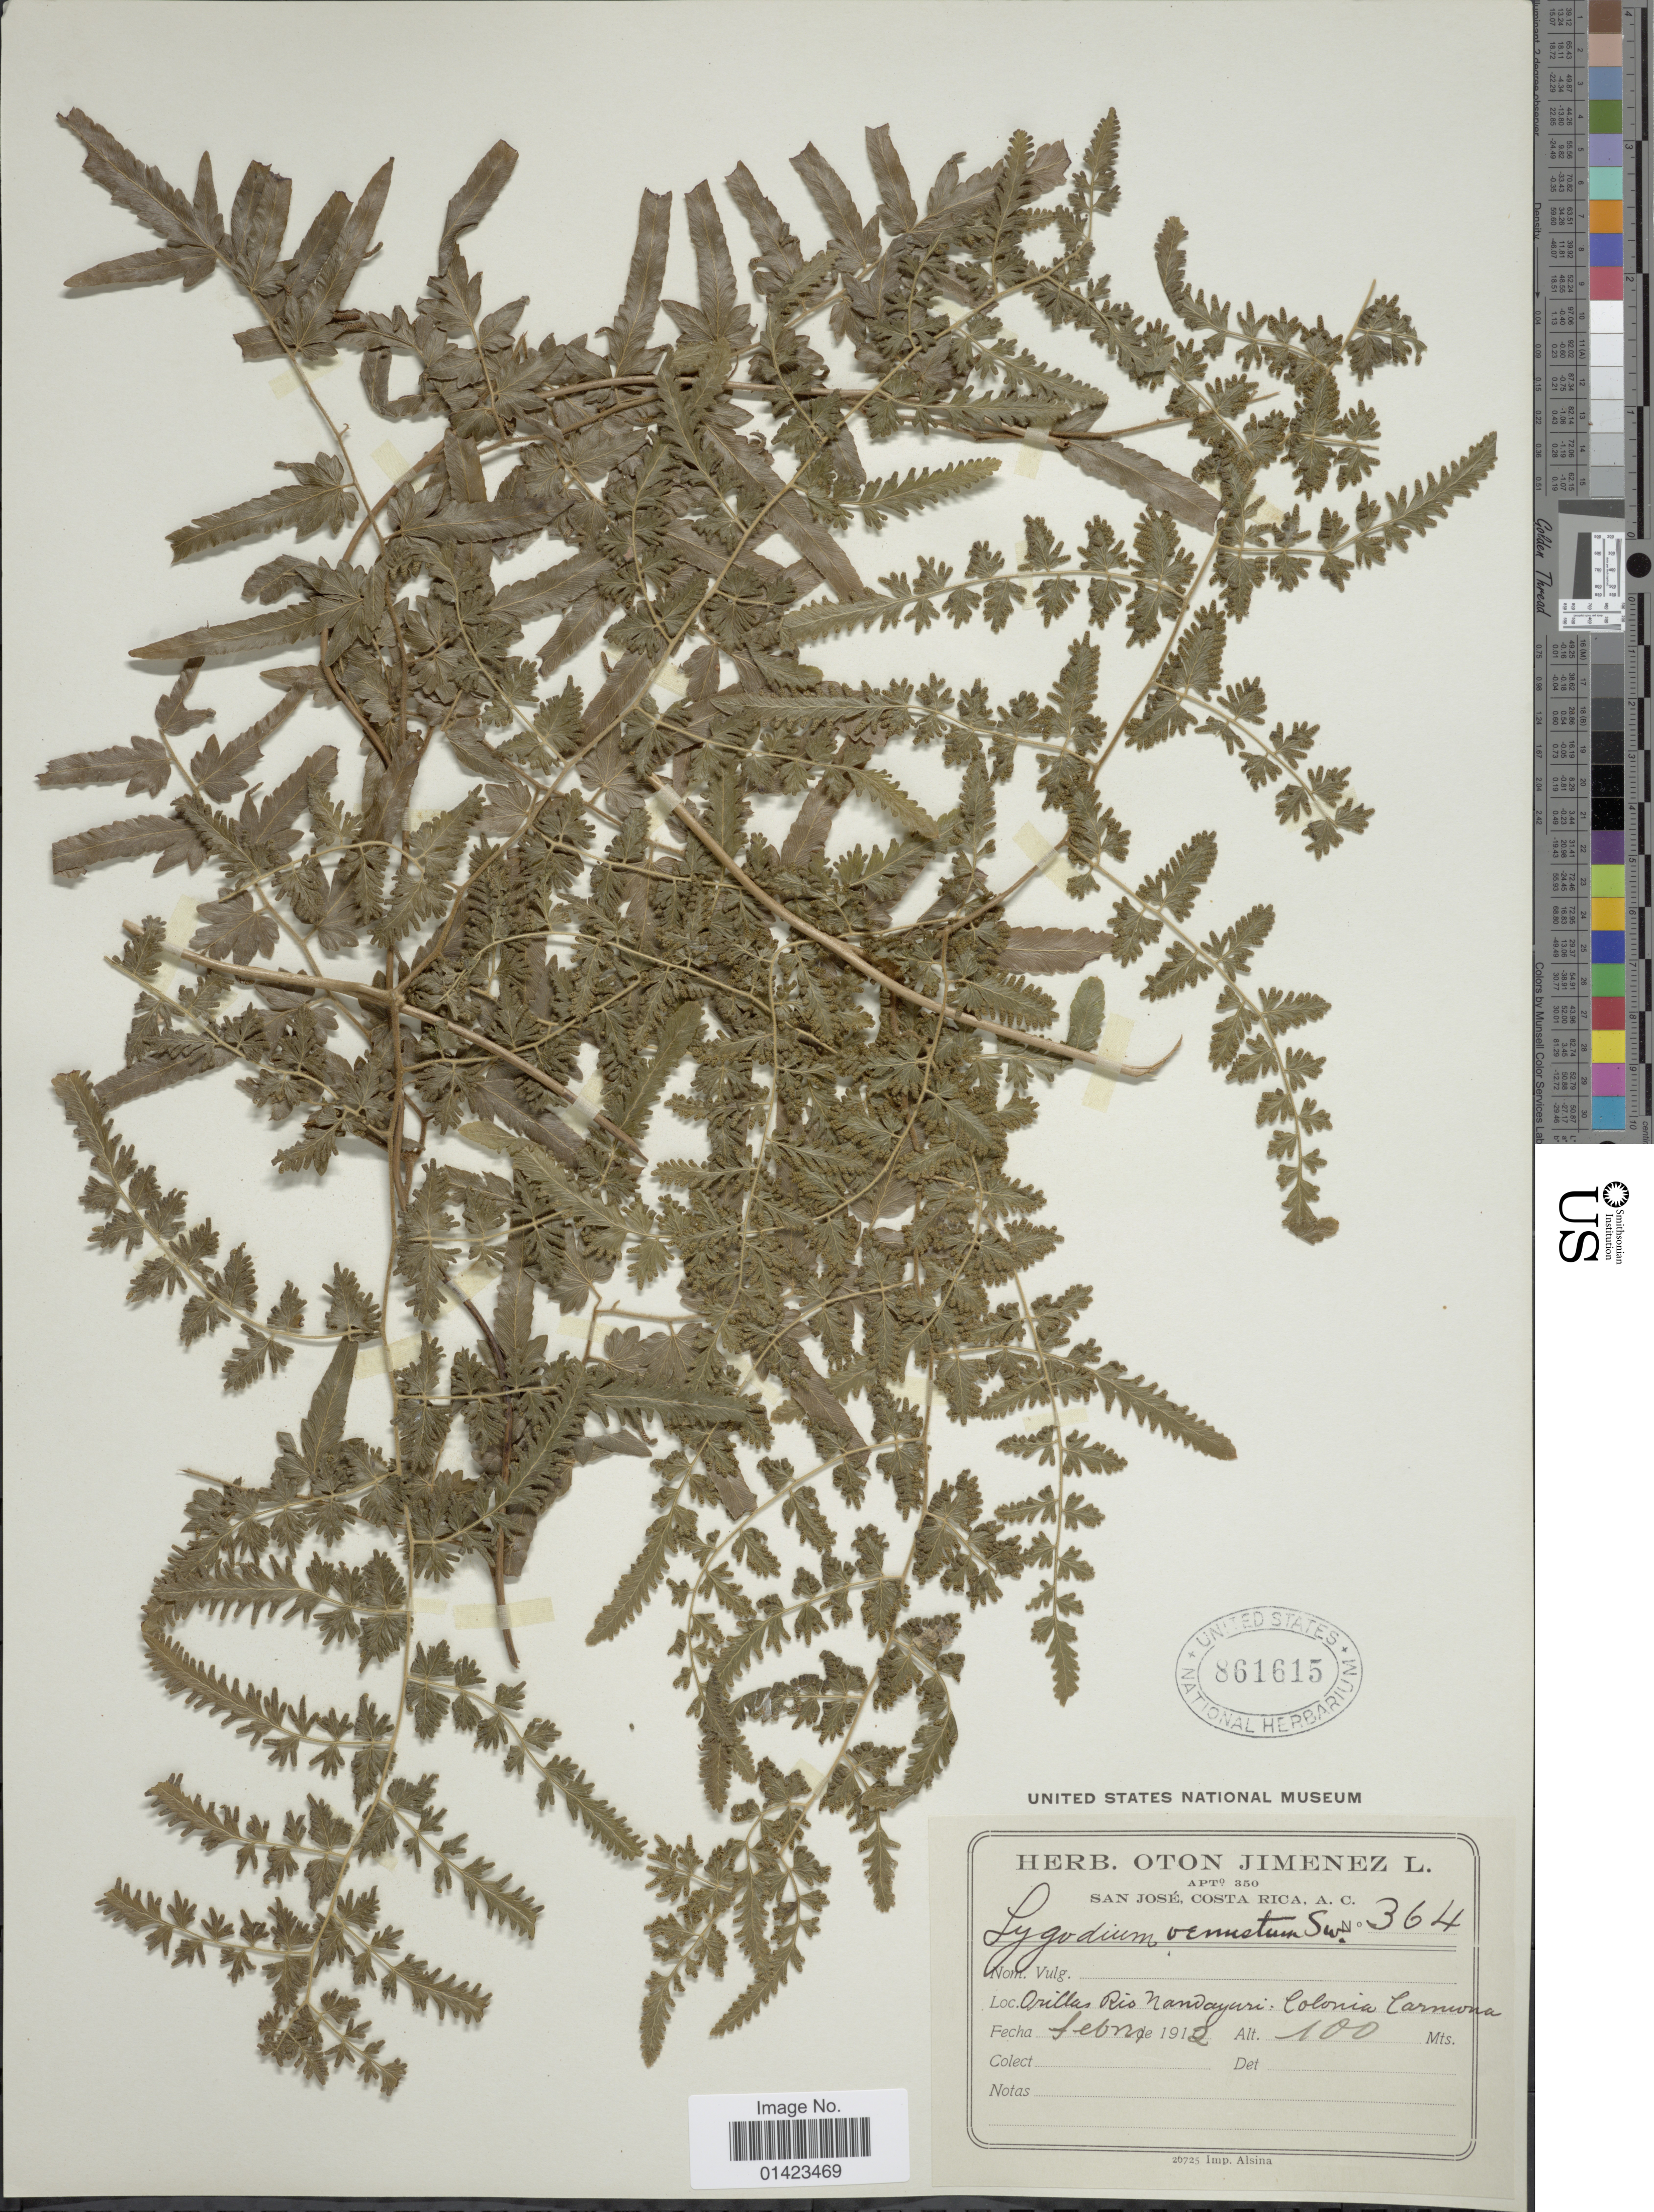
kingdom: Plantae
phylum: Tracheophyta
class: Polypodiopsida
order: Schizaeales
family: Lygodiaceae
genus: Lygodium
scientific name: Lygodium venustum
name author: Sw.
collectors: ex herb. O. Jimenez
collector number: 364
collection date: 1912-02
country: Costa Rica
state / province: Guanacaste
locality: Orillas Río Nandayuri, Colonia Carmona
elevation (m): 100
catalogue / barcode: US 861615